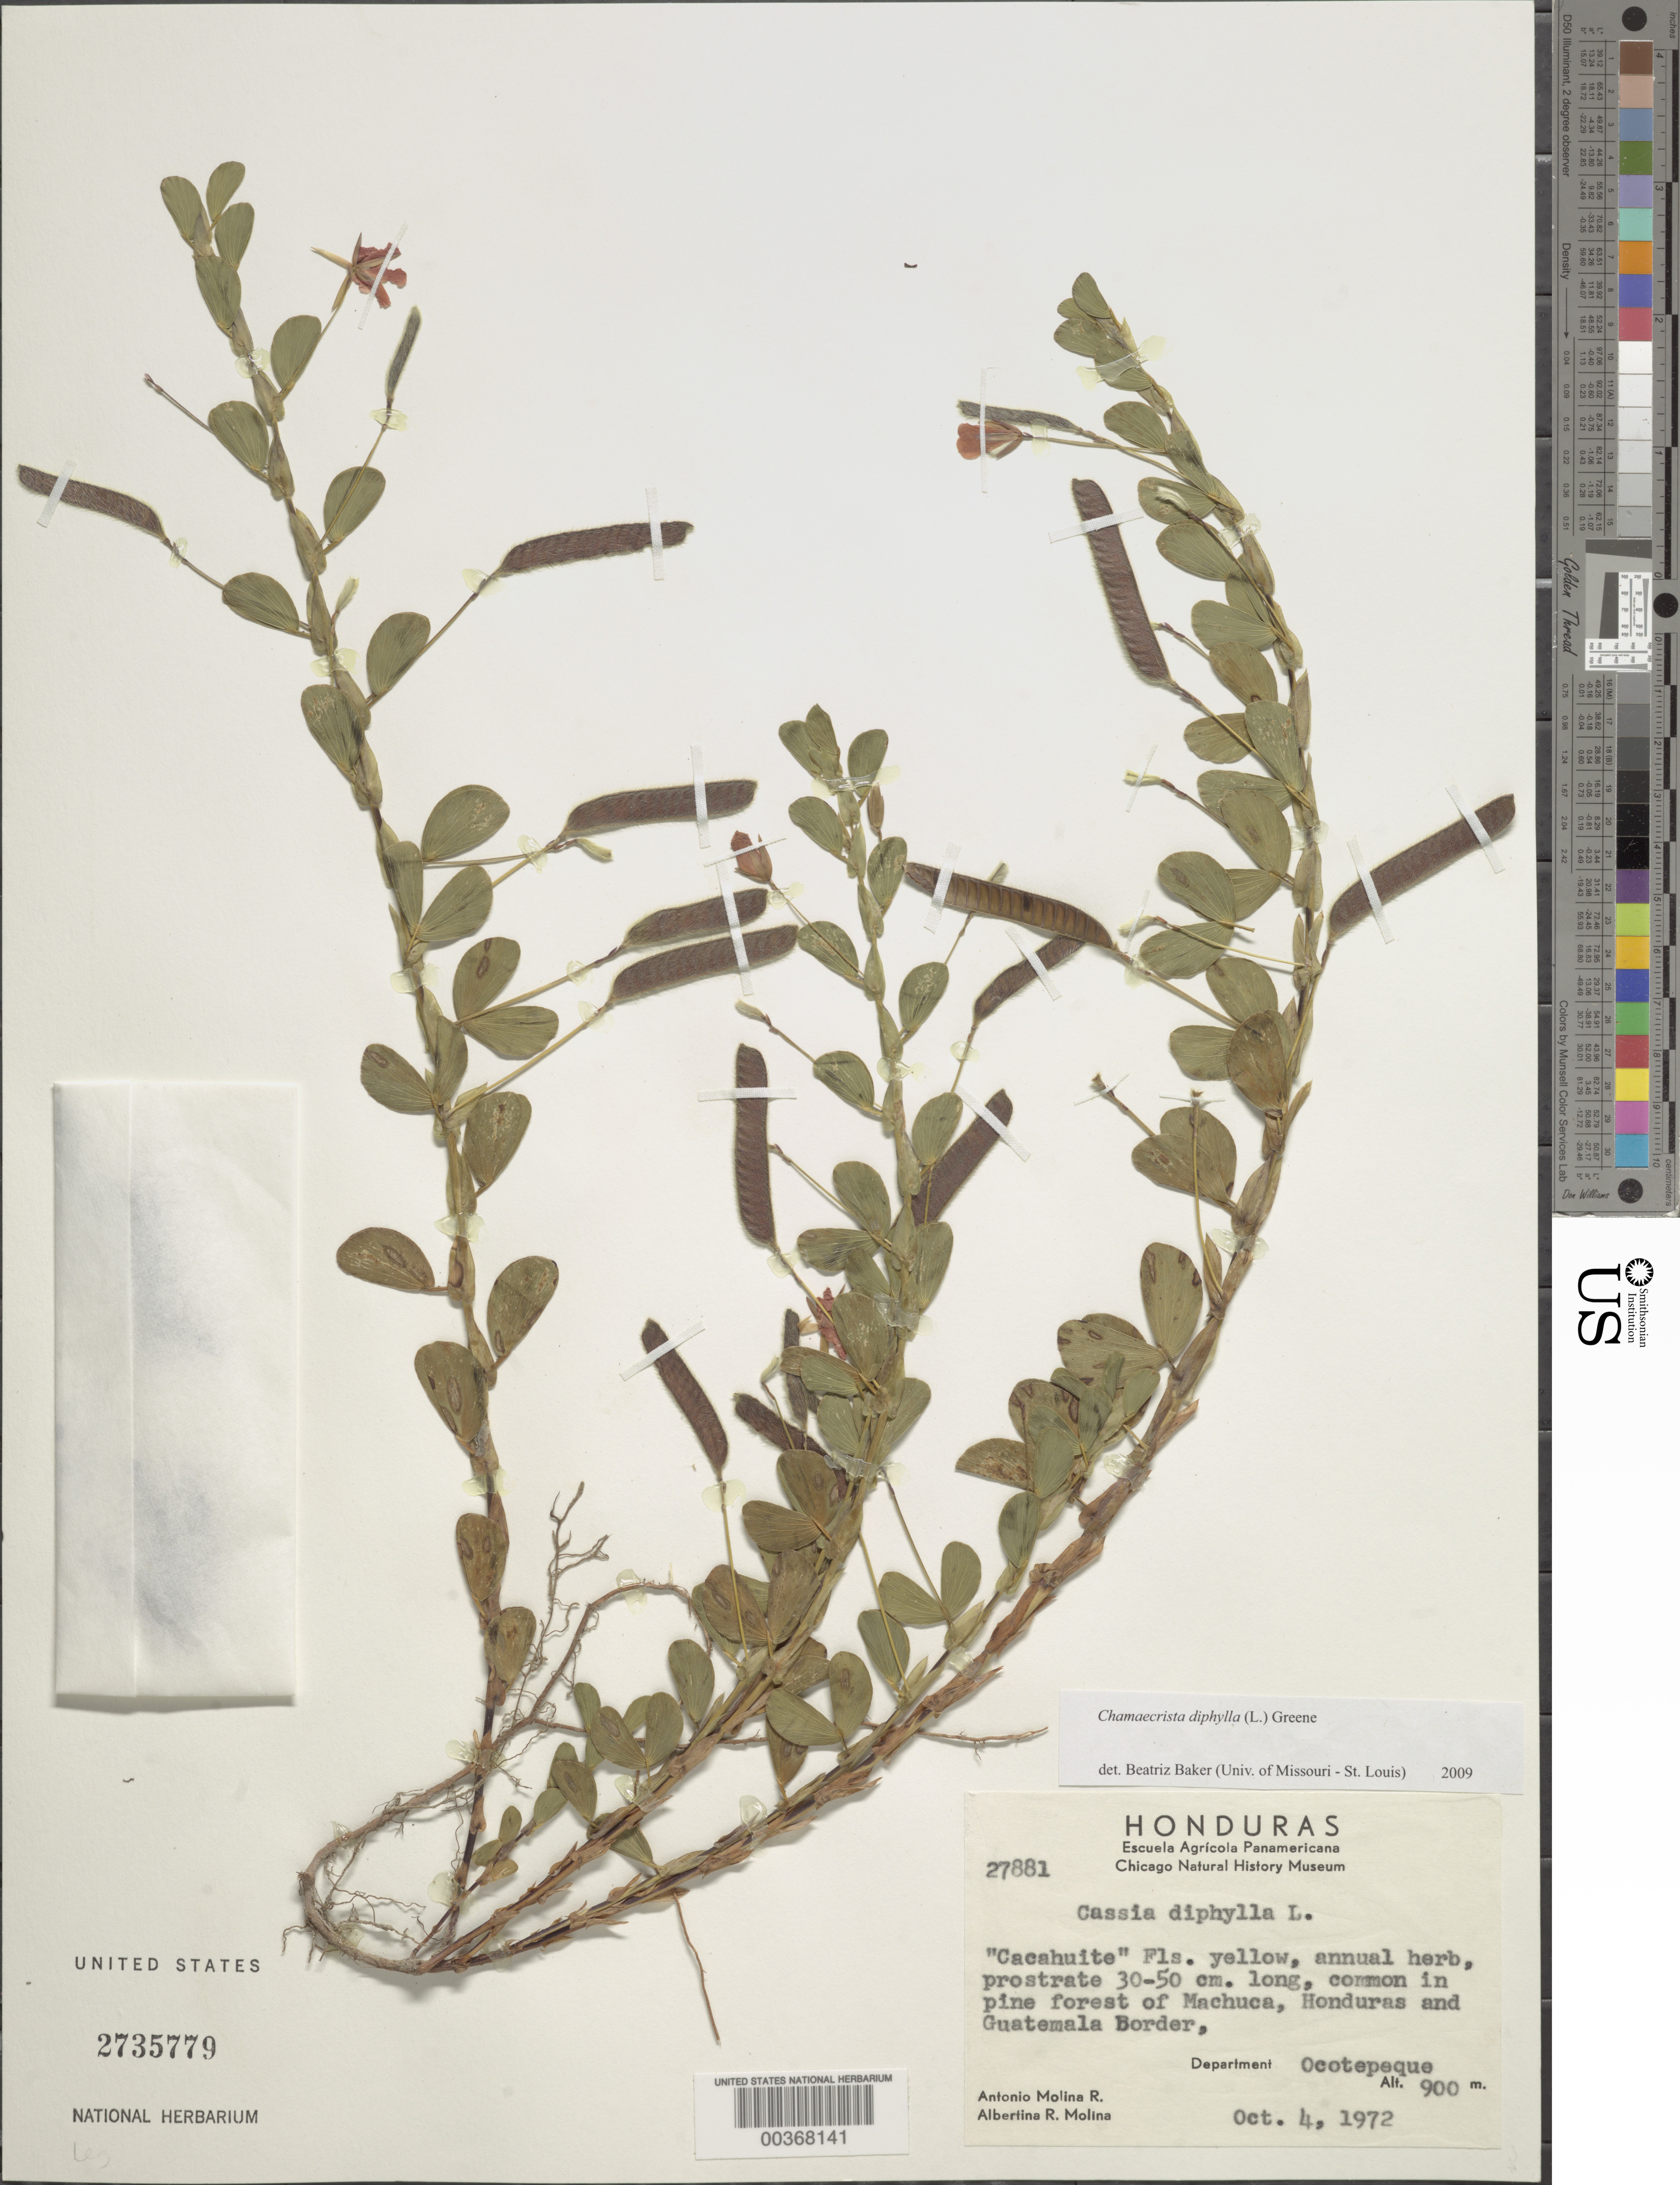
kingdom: Plantae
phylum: Tracheophyta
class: Magnoliopsida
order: Fabales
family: Fabaceae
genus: Chamaecrista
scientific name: Chamaecrista diphylla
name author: (L.) Greene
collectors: A. Molina R. & A. Molina R.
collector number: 27881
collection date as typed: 04 Oct 1972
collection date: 1972-10-04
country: Honduras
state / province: Ocotepeque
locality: Machuca, Honduras - Guatemala border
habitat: Pine forest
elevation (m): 900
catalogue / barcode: US 2735779